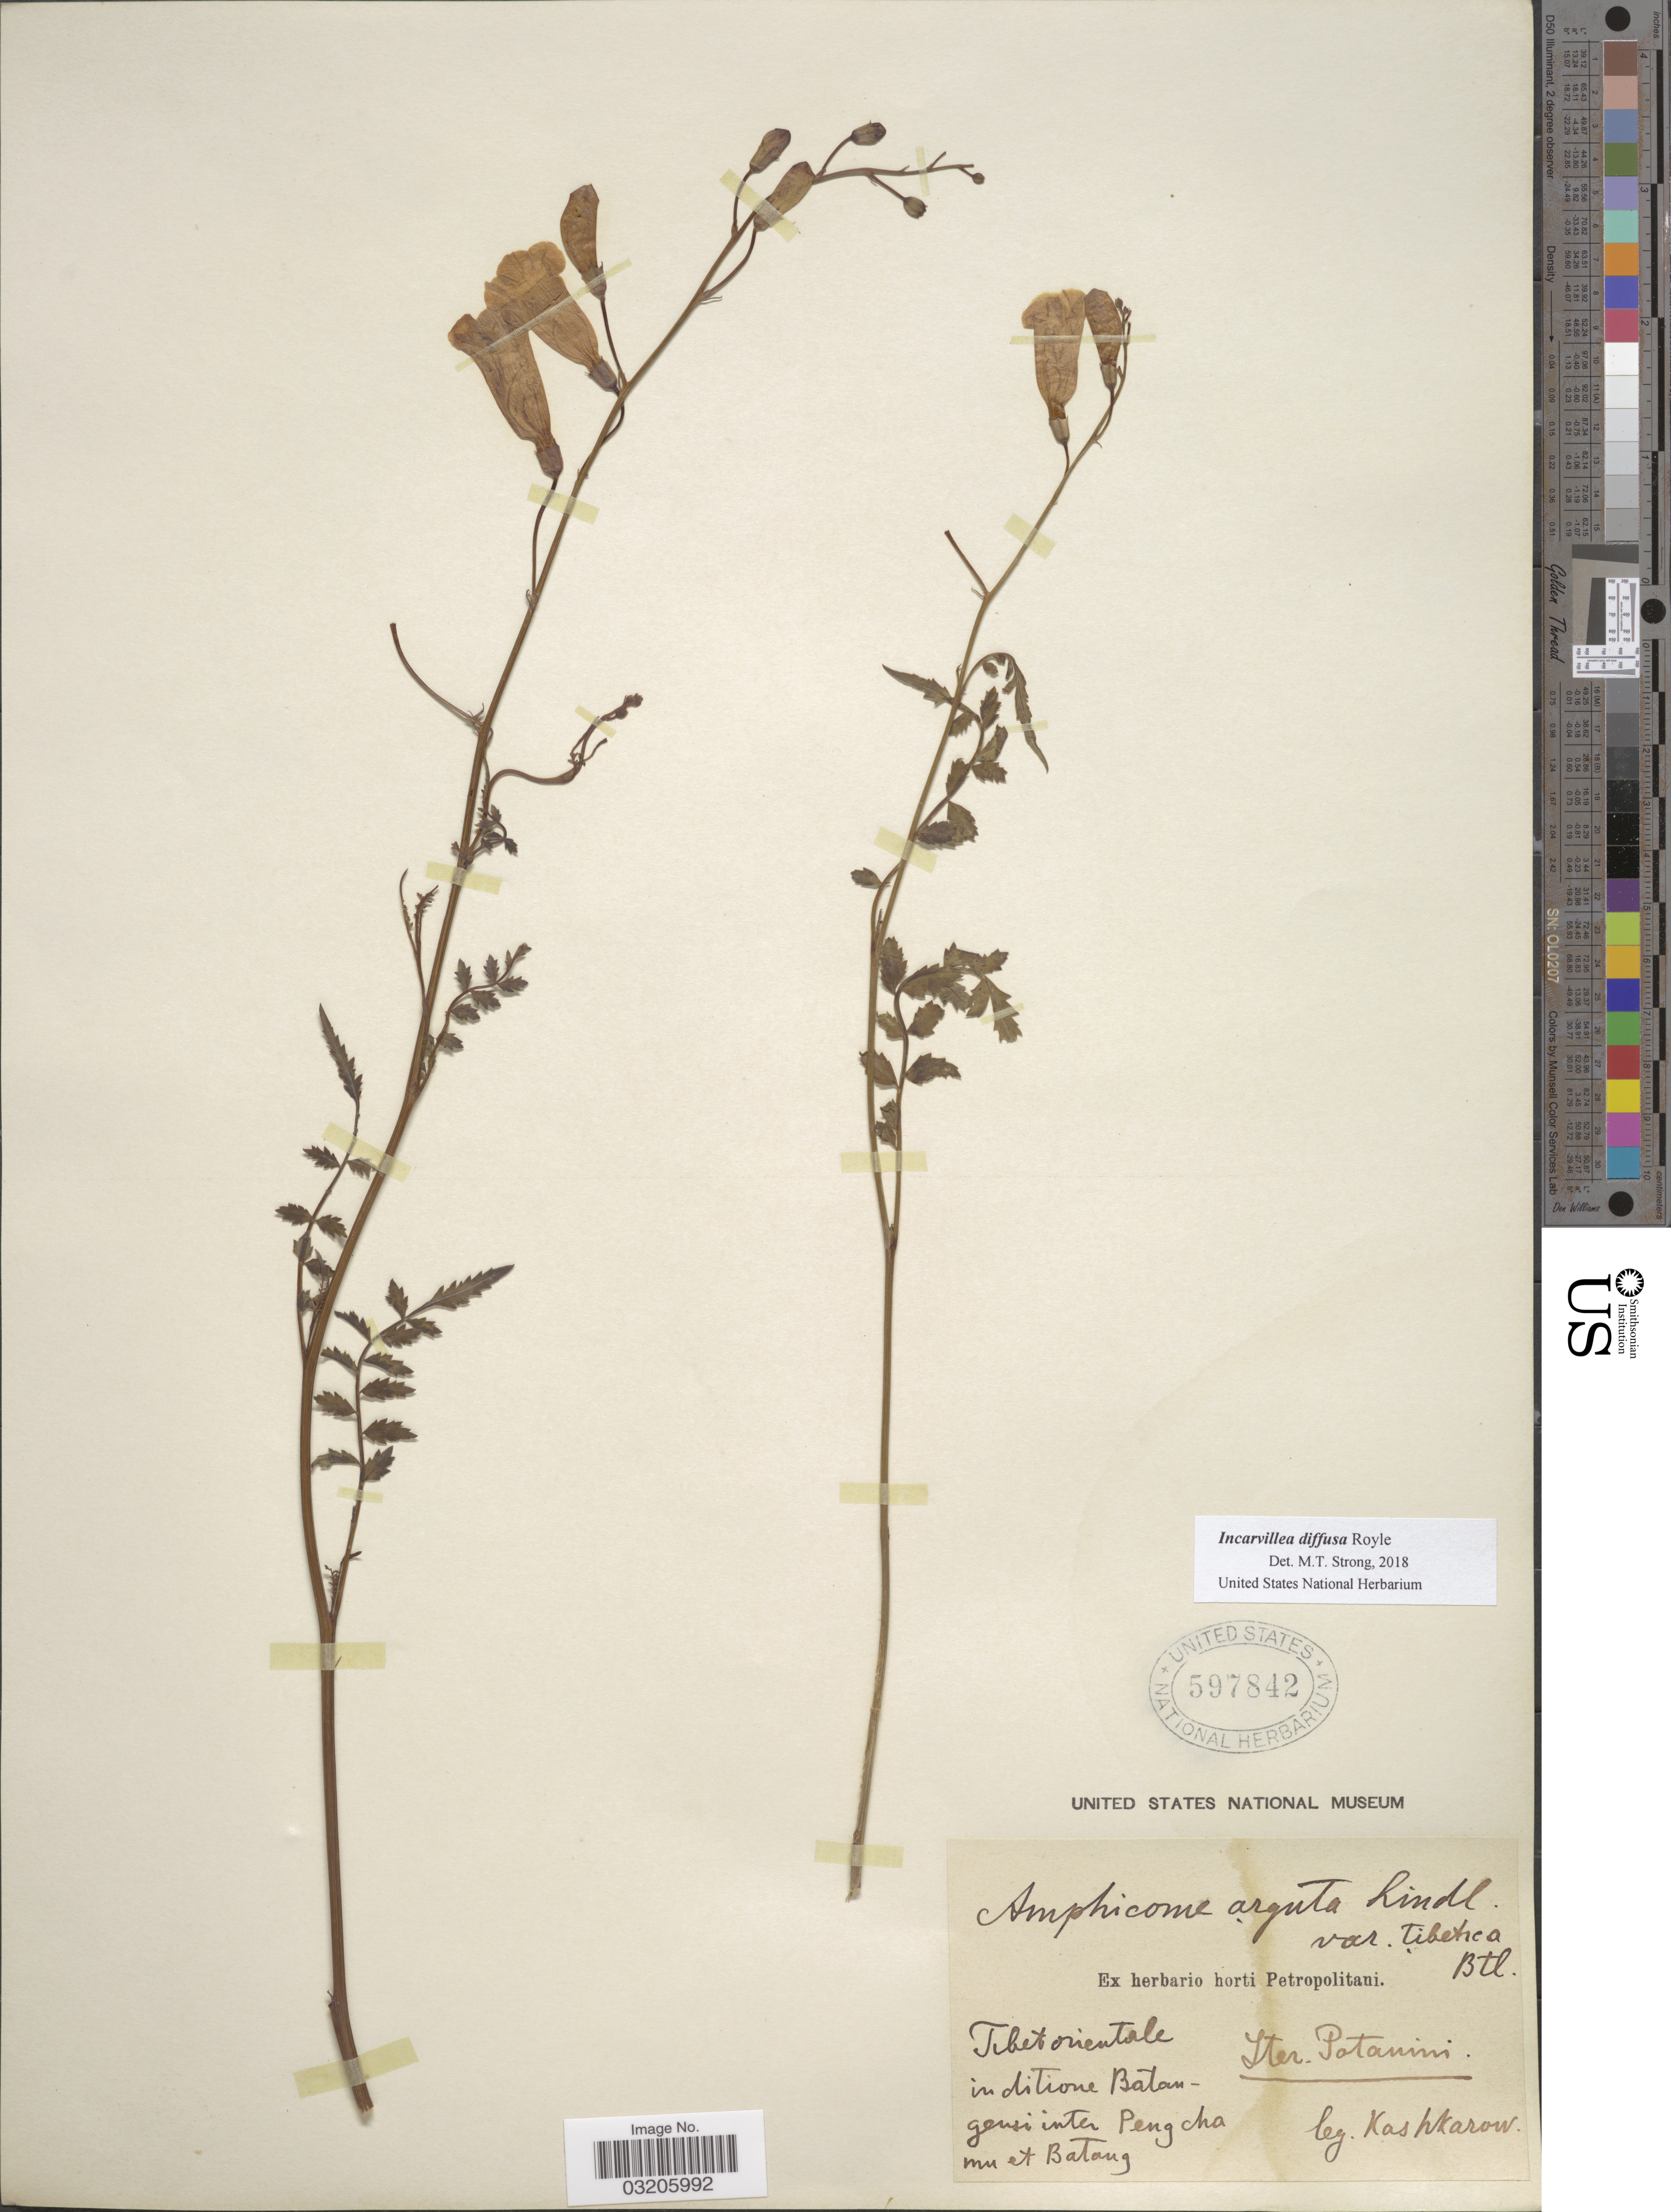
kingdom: Plantae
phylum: Tracheophyta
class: Magnoliopsida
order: Lamiales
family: Bignoniaceae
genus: Incarvillea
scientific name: Incarvillea diffusa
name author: Royle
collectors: V. Kashkarov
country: China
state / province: Xizang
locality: Tibet orientale in ditione Batan-gensi inter Peng cha mu et Batang. Iter Patanini.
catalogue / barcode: US 597842